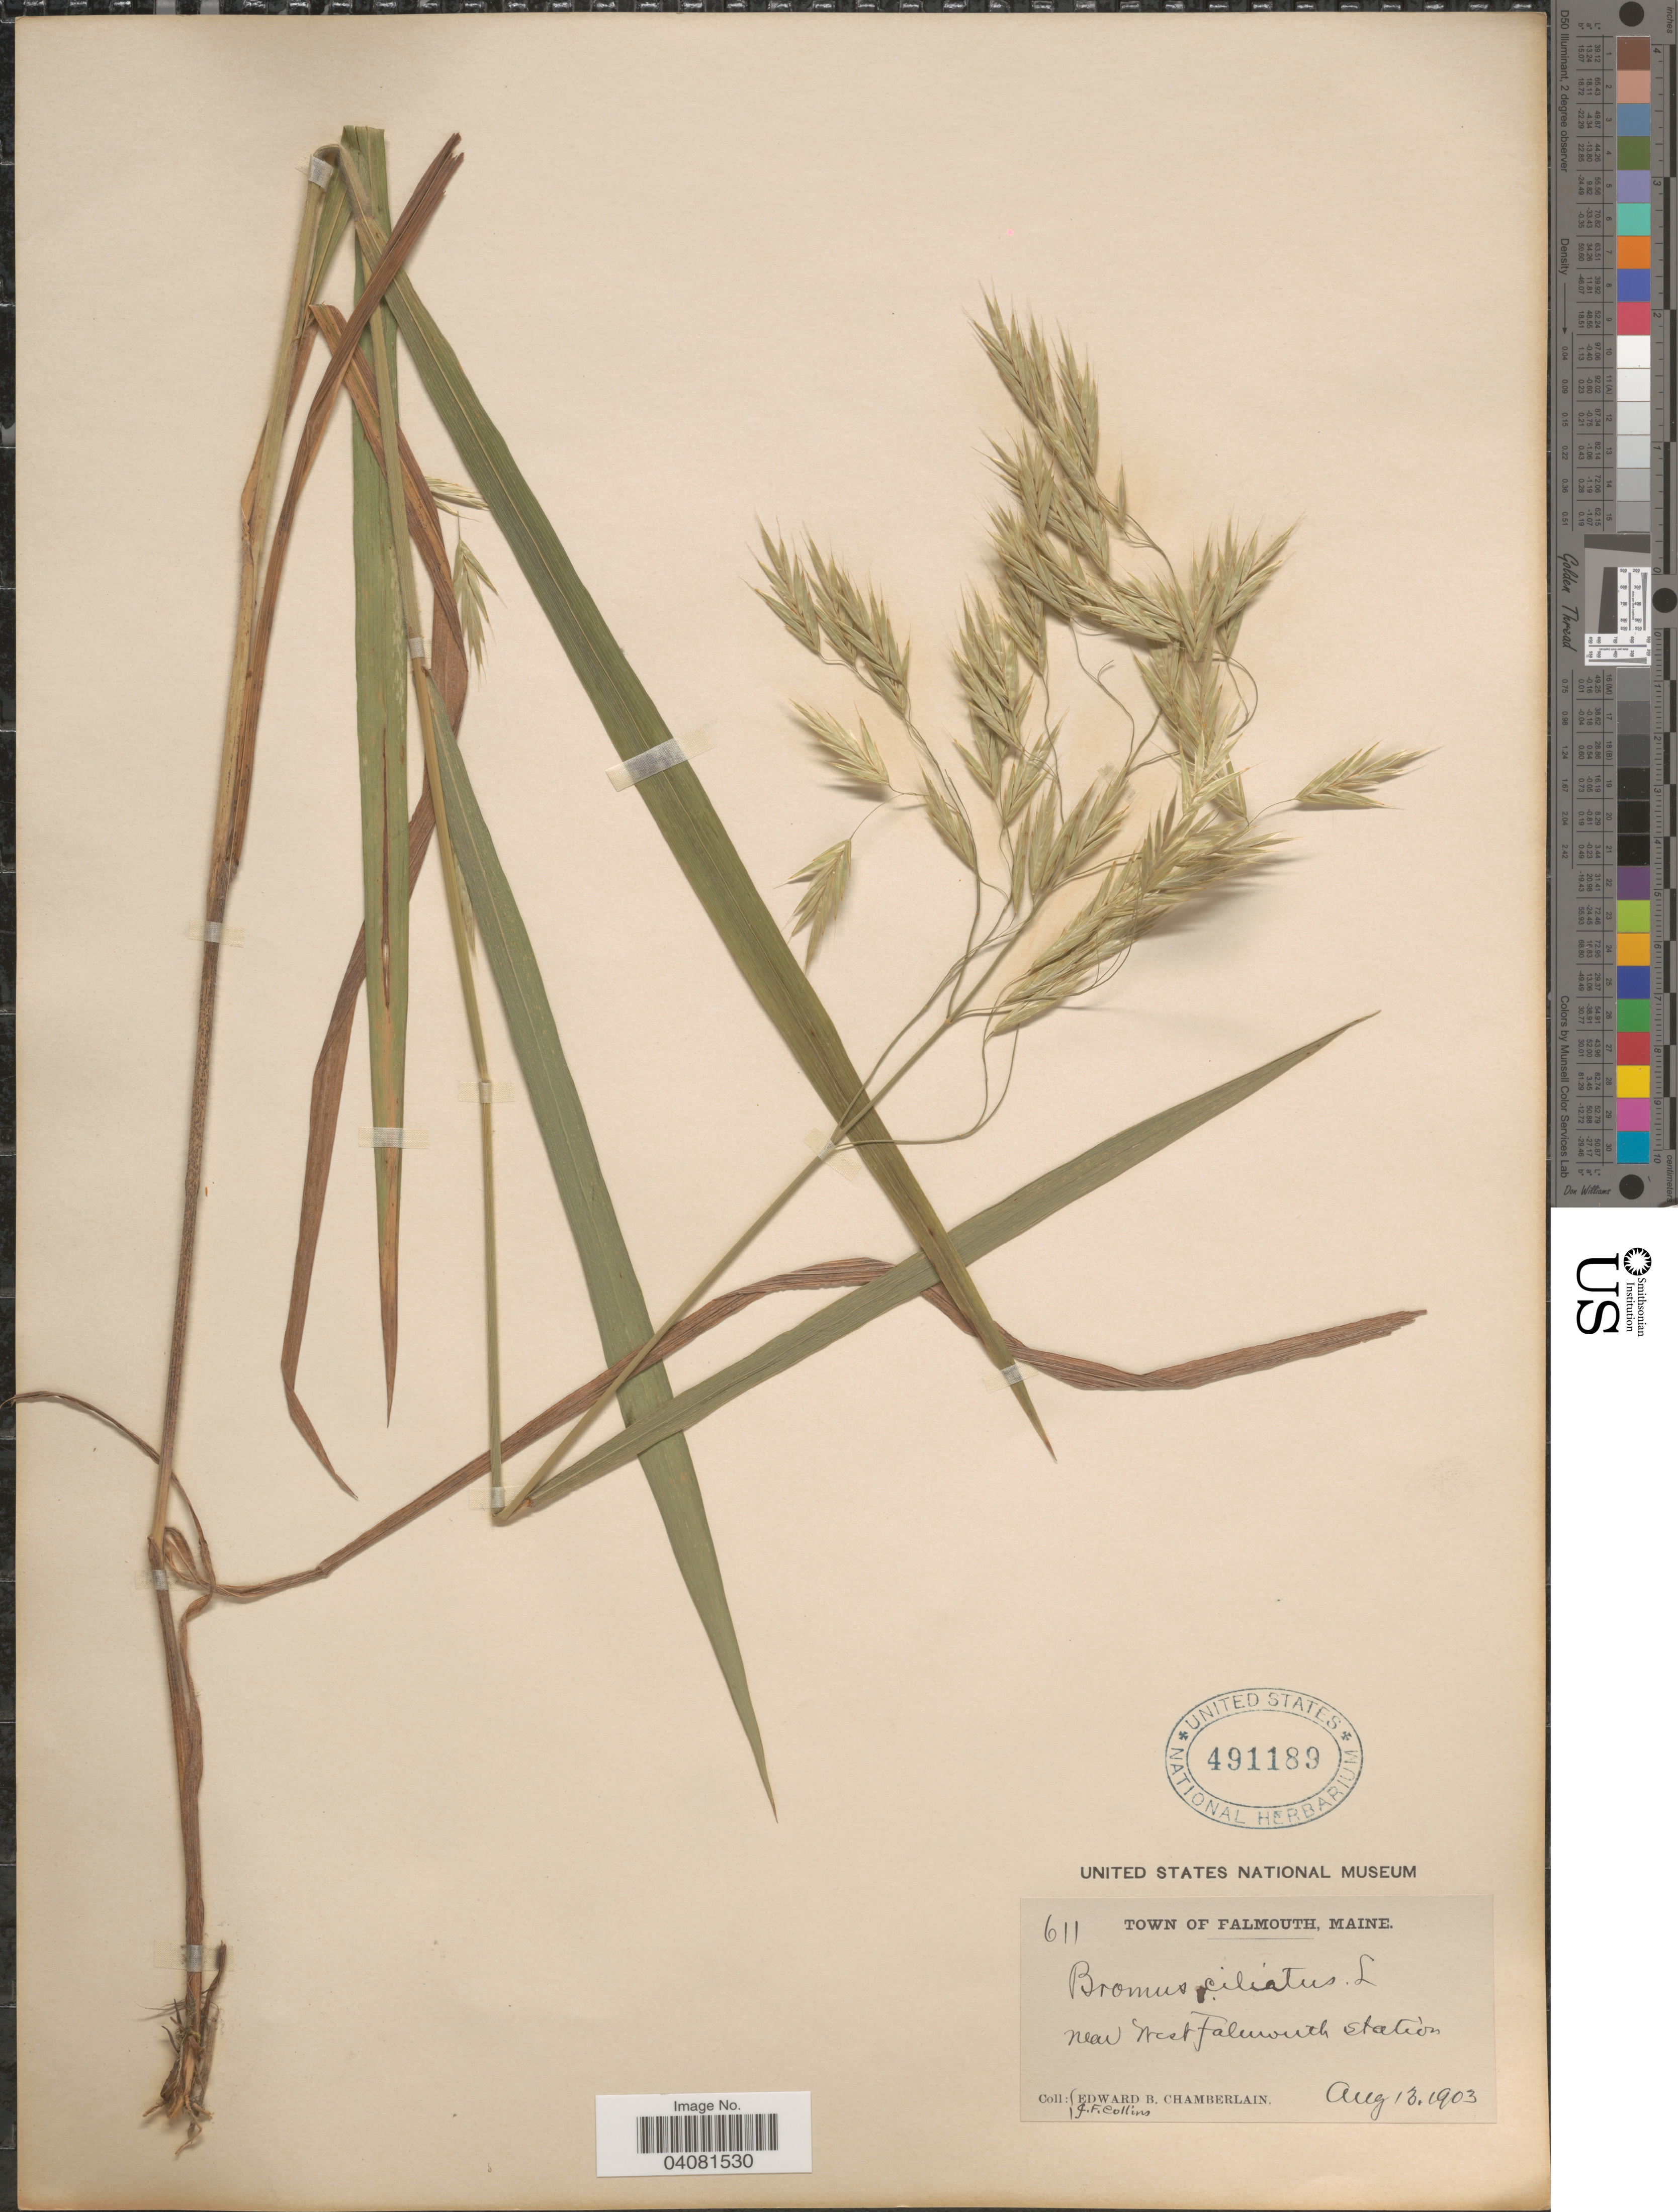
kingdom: Plantae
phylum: Tracheophyta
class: Liliopsida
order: Poales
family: Poaceae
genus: Bromus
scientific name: Bromus ciliatus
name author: L.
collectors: E. Chamberlain & J. Collins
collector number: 611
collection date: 1903-08-13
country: United States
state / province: Maine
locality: Town of Falmouth. Near West Falmouth Station.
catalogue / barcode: US 491189